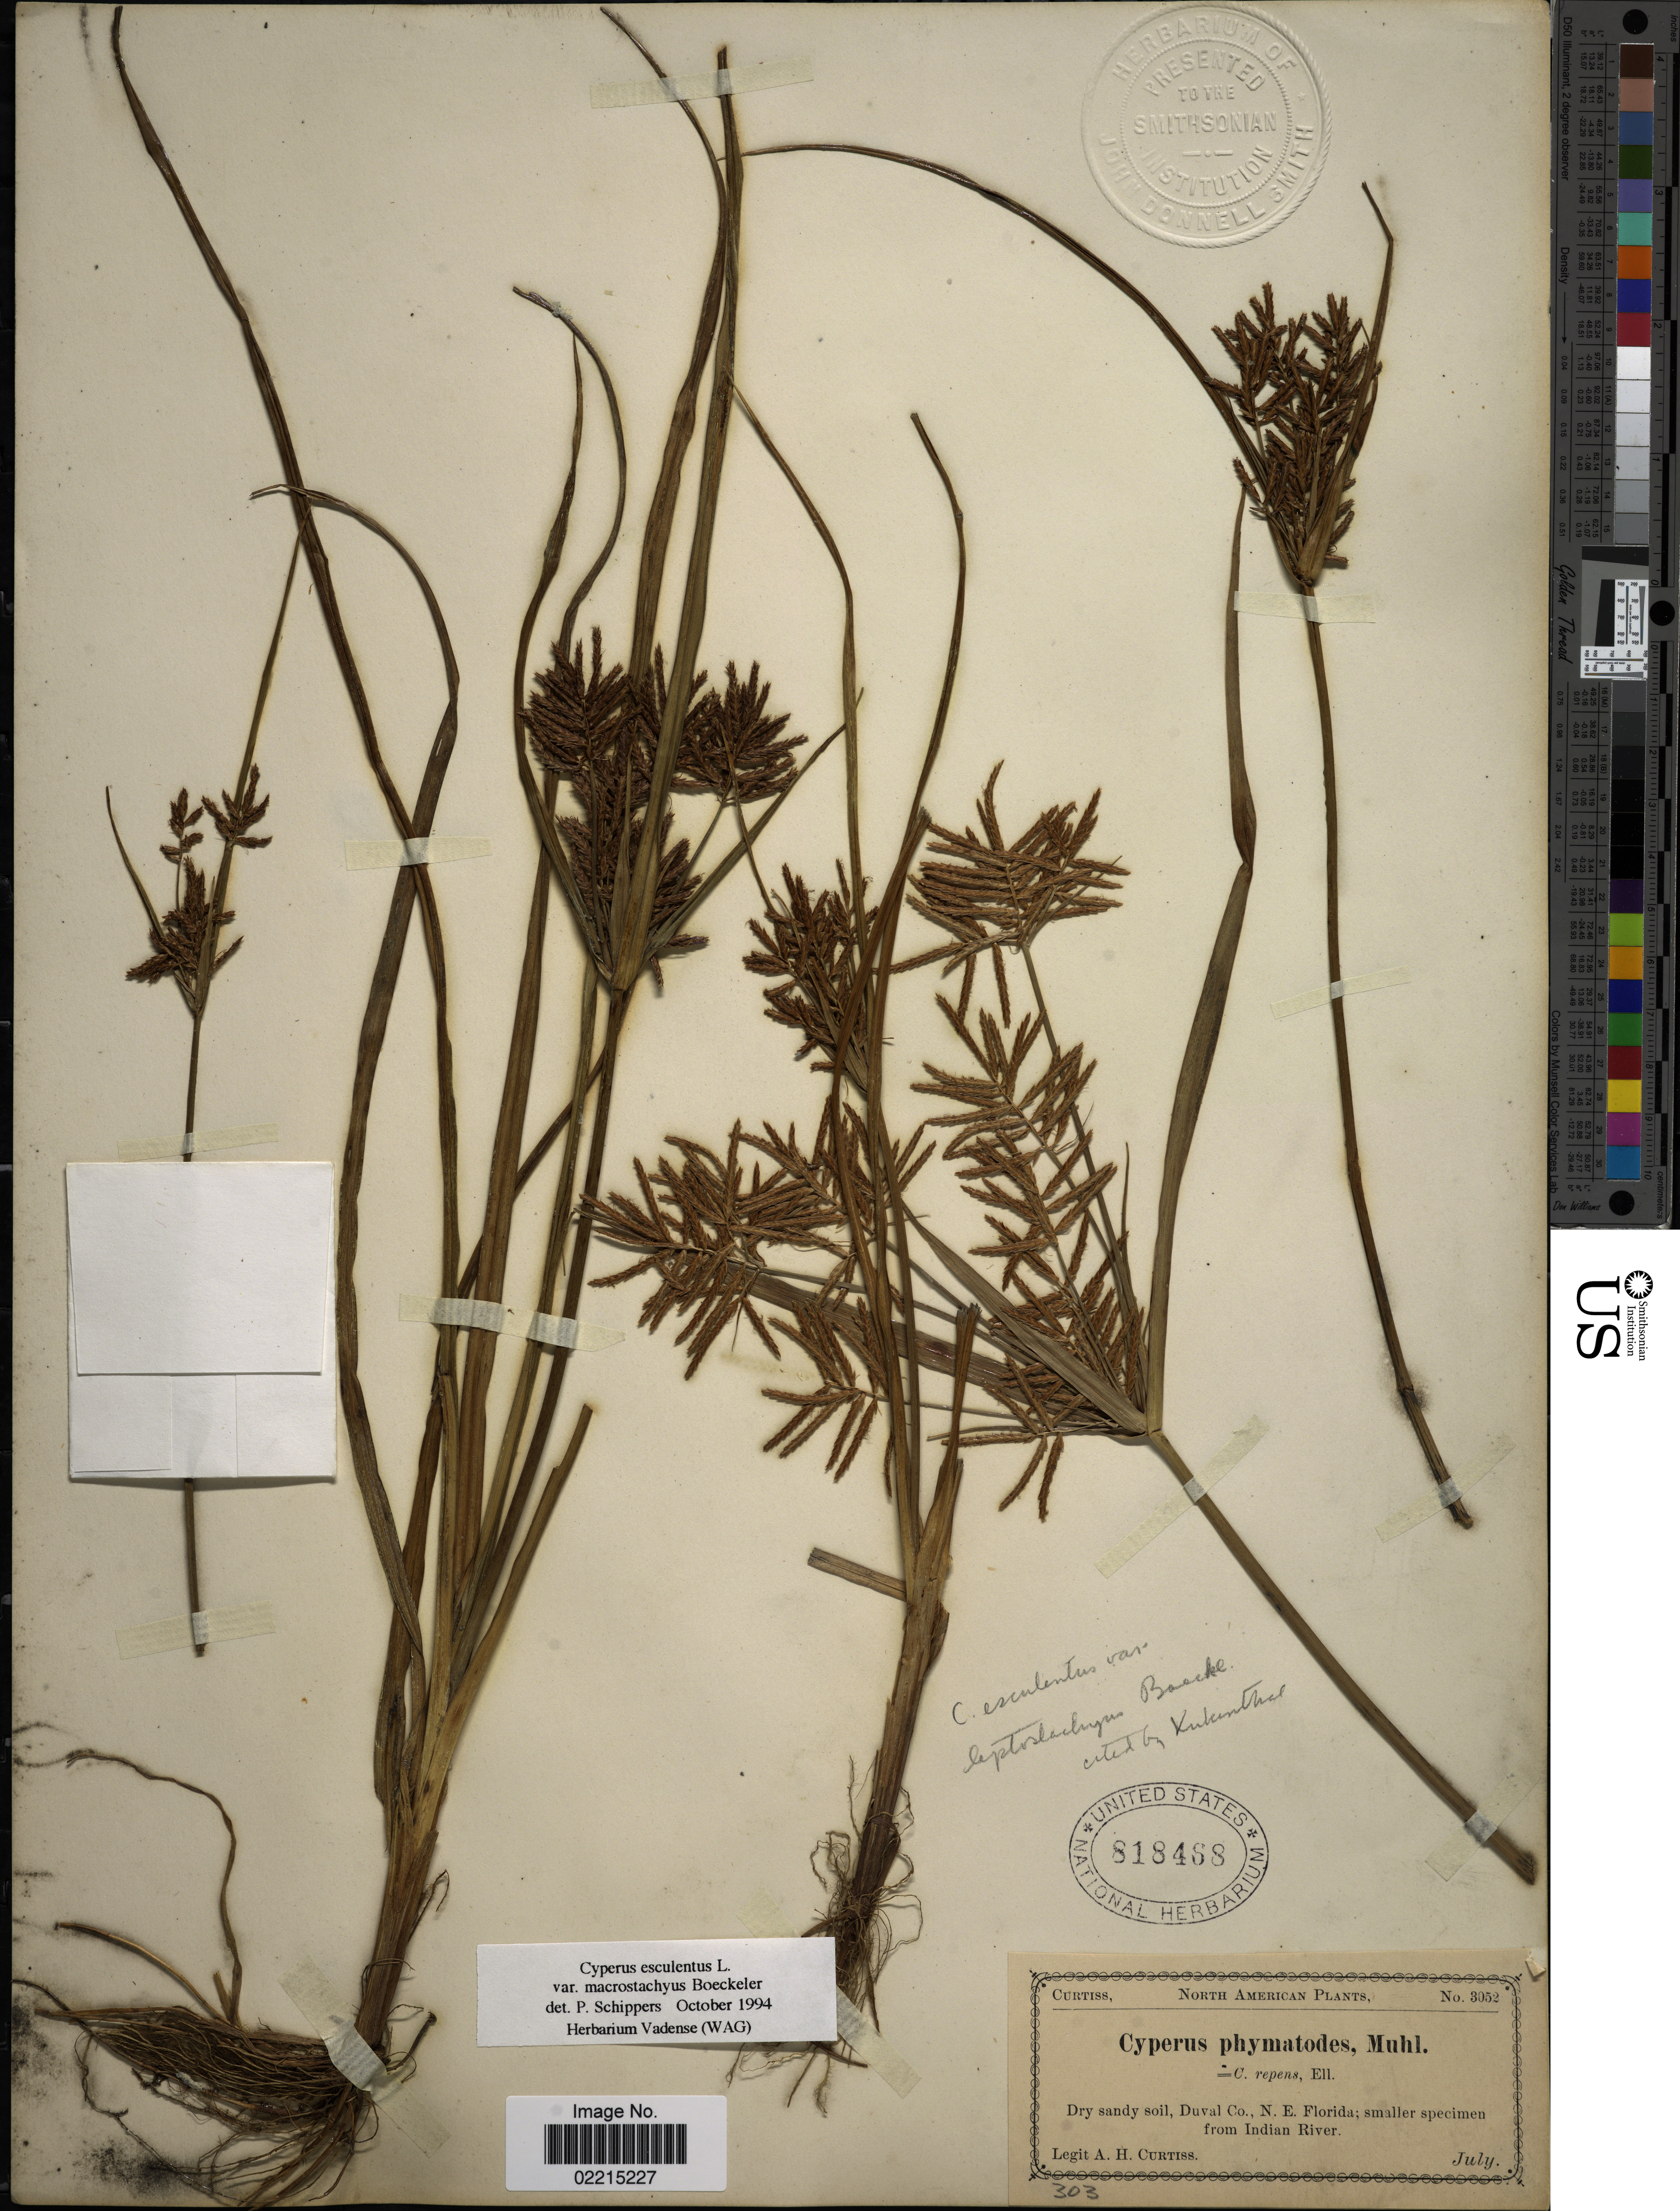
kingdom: Plantae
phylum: Tracheophyta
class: Liliopsida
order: Poales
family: Cyperaceae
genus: Cyperus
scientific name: Cyperus esculentus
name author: L.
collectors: A. H. Curtiss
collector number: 3052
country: United States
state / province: Florida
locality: Duval Co.: N. E. Florida, smaller specimen from Indian River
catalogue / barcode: US 818488